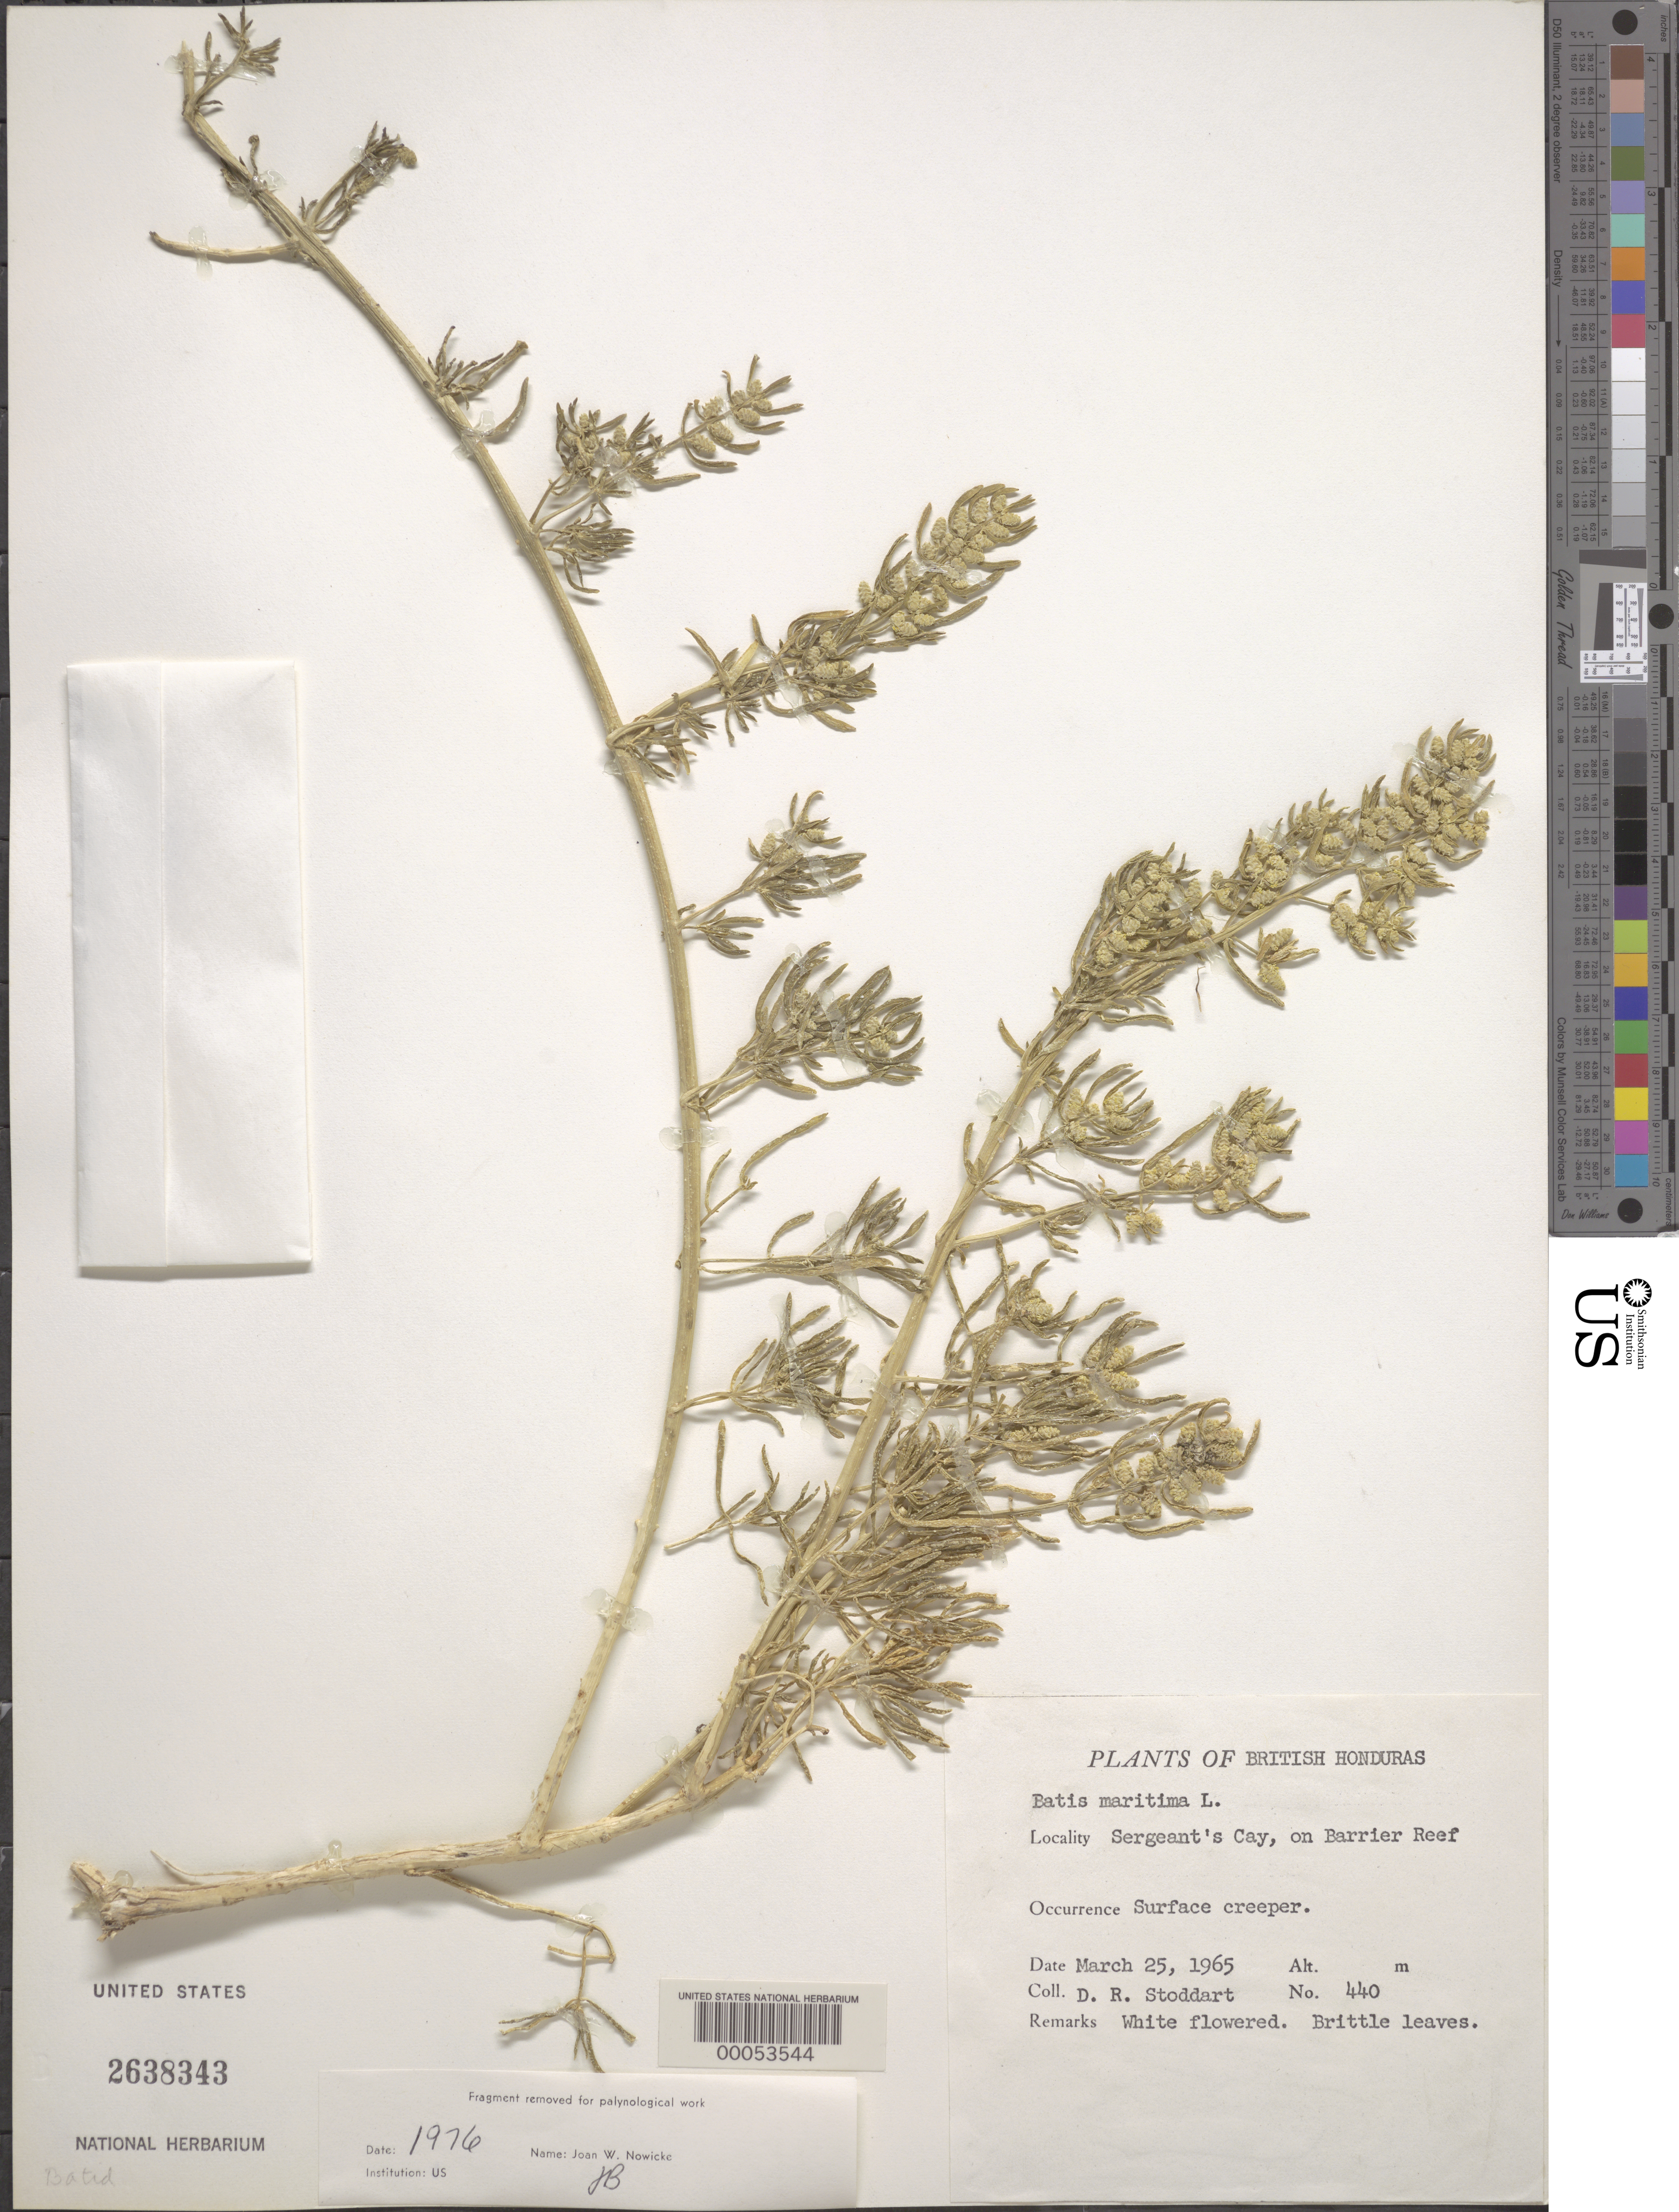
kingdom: Plantae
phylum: Tracheophyta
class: Magnoliopsida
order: Brassicales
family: Bataceae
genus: Batis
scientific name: Batis maritima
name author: L.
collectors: D. R. Stoddart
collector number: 440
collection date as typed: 25 Mar 1965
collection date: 1965-03-25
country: Belize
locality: Sergeant's Cay, on barrier reef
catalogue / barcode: US 2638343